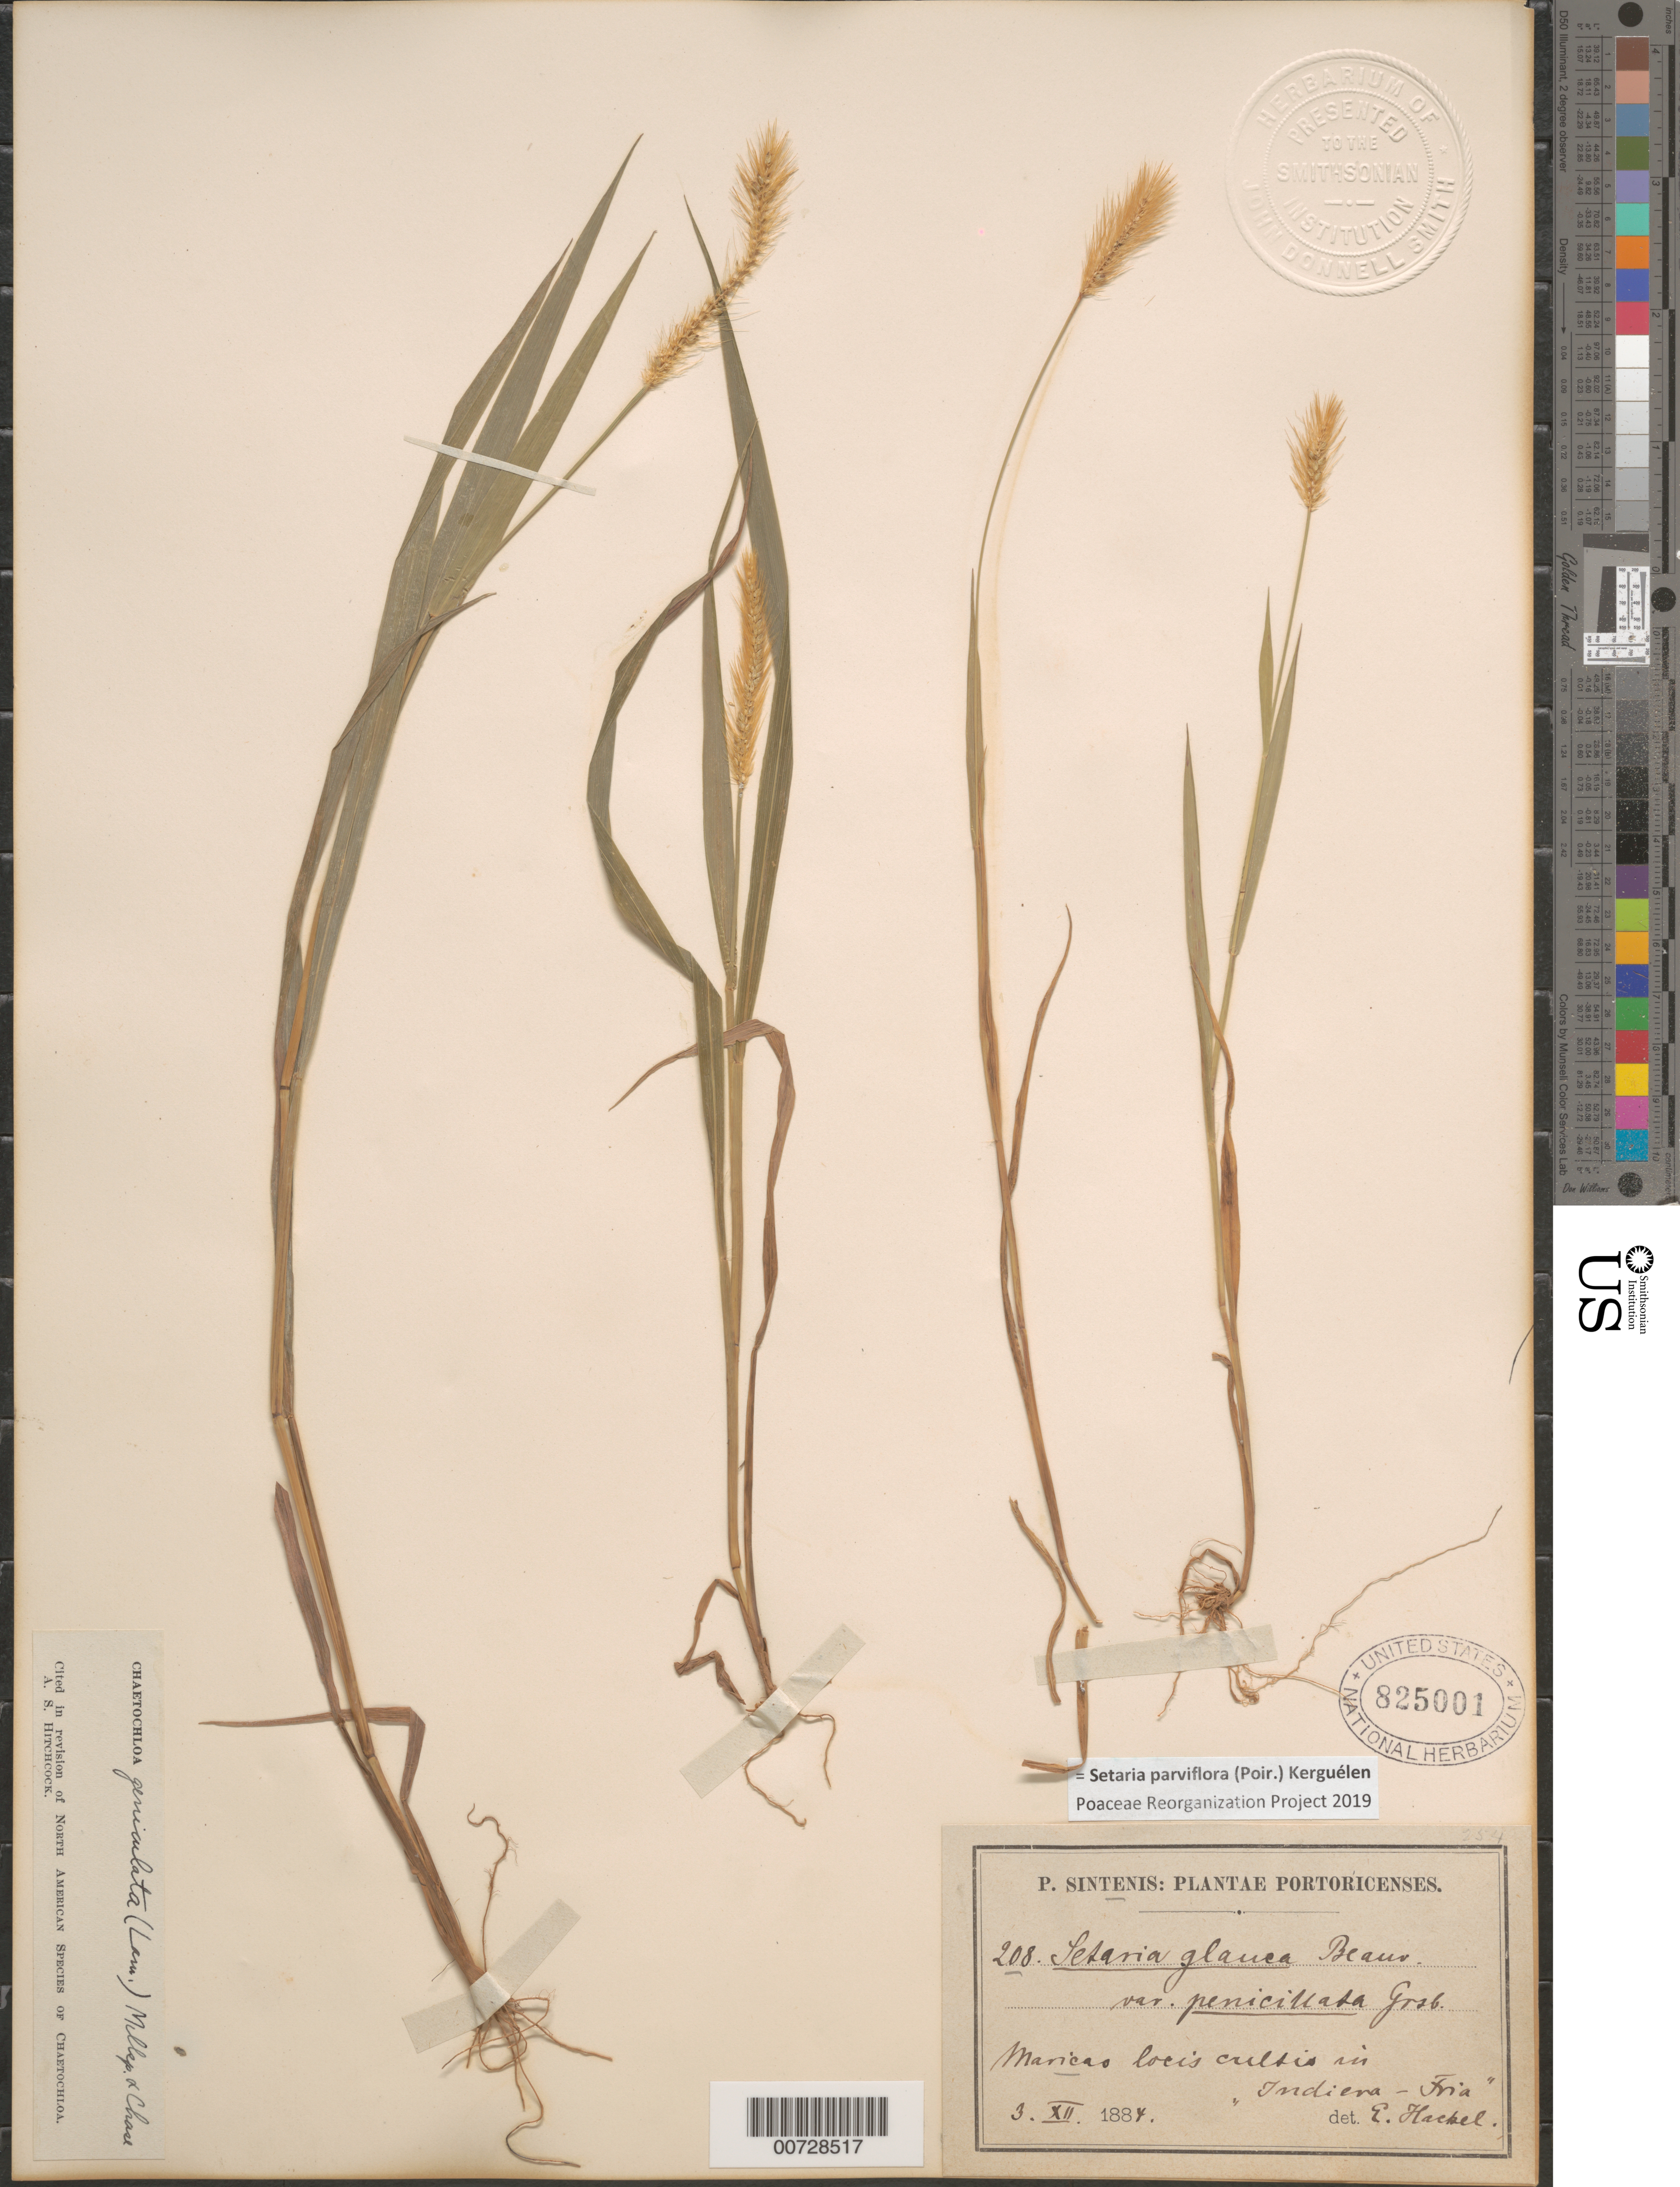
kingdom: Plantae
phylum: Tracheophyta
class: Liliopsida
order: Poales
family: Poaceae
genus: Setaria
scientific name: Setaria parviflora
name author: (Poir.) Kerguélen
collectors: P. Sintenis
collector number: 208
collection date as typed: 03 Dec 1884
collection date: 1884-12-03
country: Puerto Rico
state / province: Maricao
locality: In "Indiera Fria"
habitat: Loris cultis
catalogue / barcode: US 825001